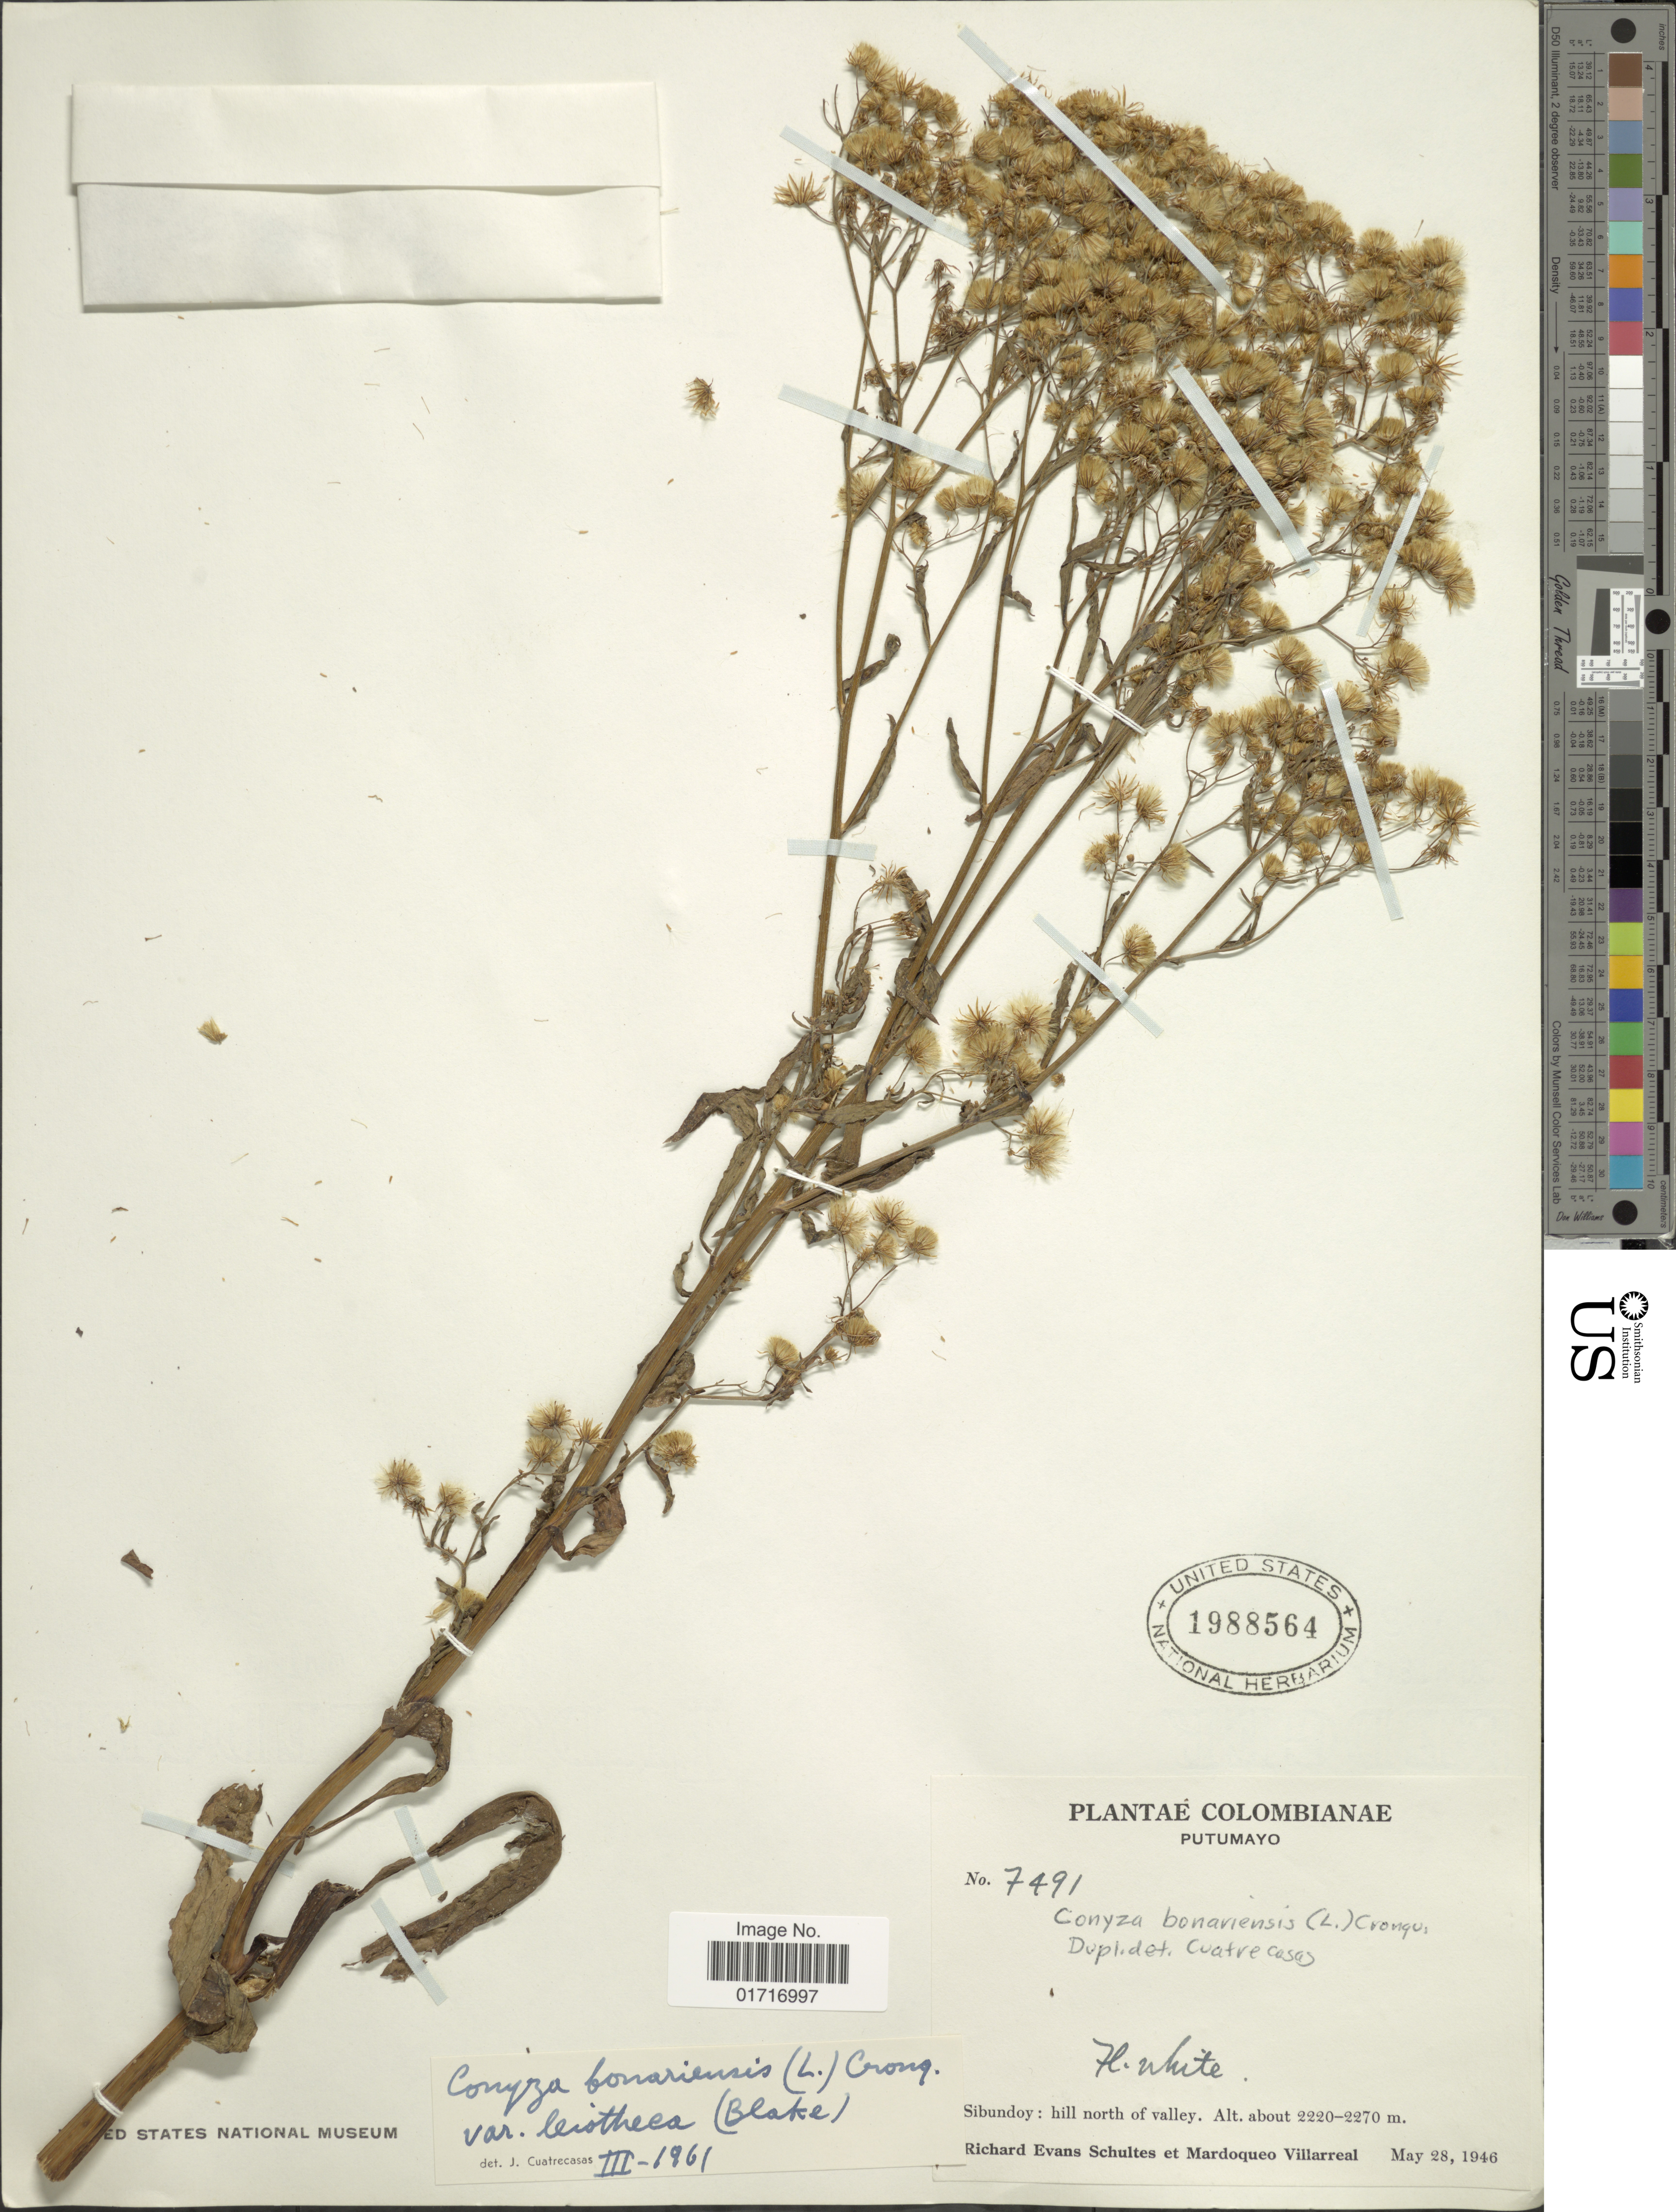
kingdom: Plantae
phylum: Tracheophyta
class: Magnoliopsida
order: Asterales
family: Asteraceae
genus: Conyza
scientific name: Conyza bonariensis var. leiotheca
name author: (S.F. Blake) Cuatrec.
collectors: R. E. Schultes & M. Villareal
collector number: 7491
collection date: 1946-05-28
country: Colombia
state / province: Putumayo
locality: Putumayo, Sibundoy: hill north of valley.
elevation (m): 2220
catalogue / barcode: US 1988564